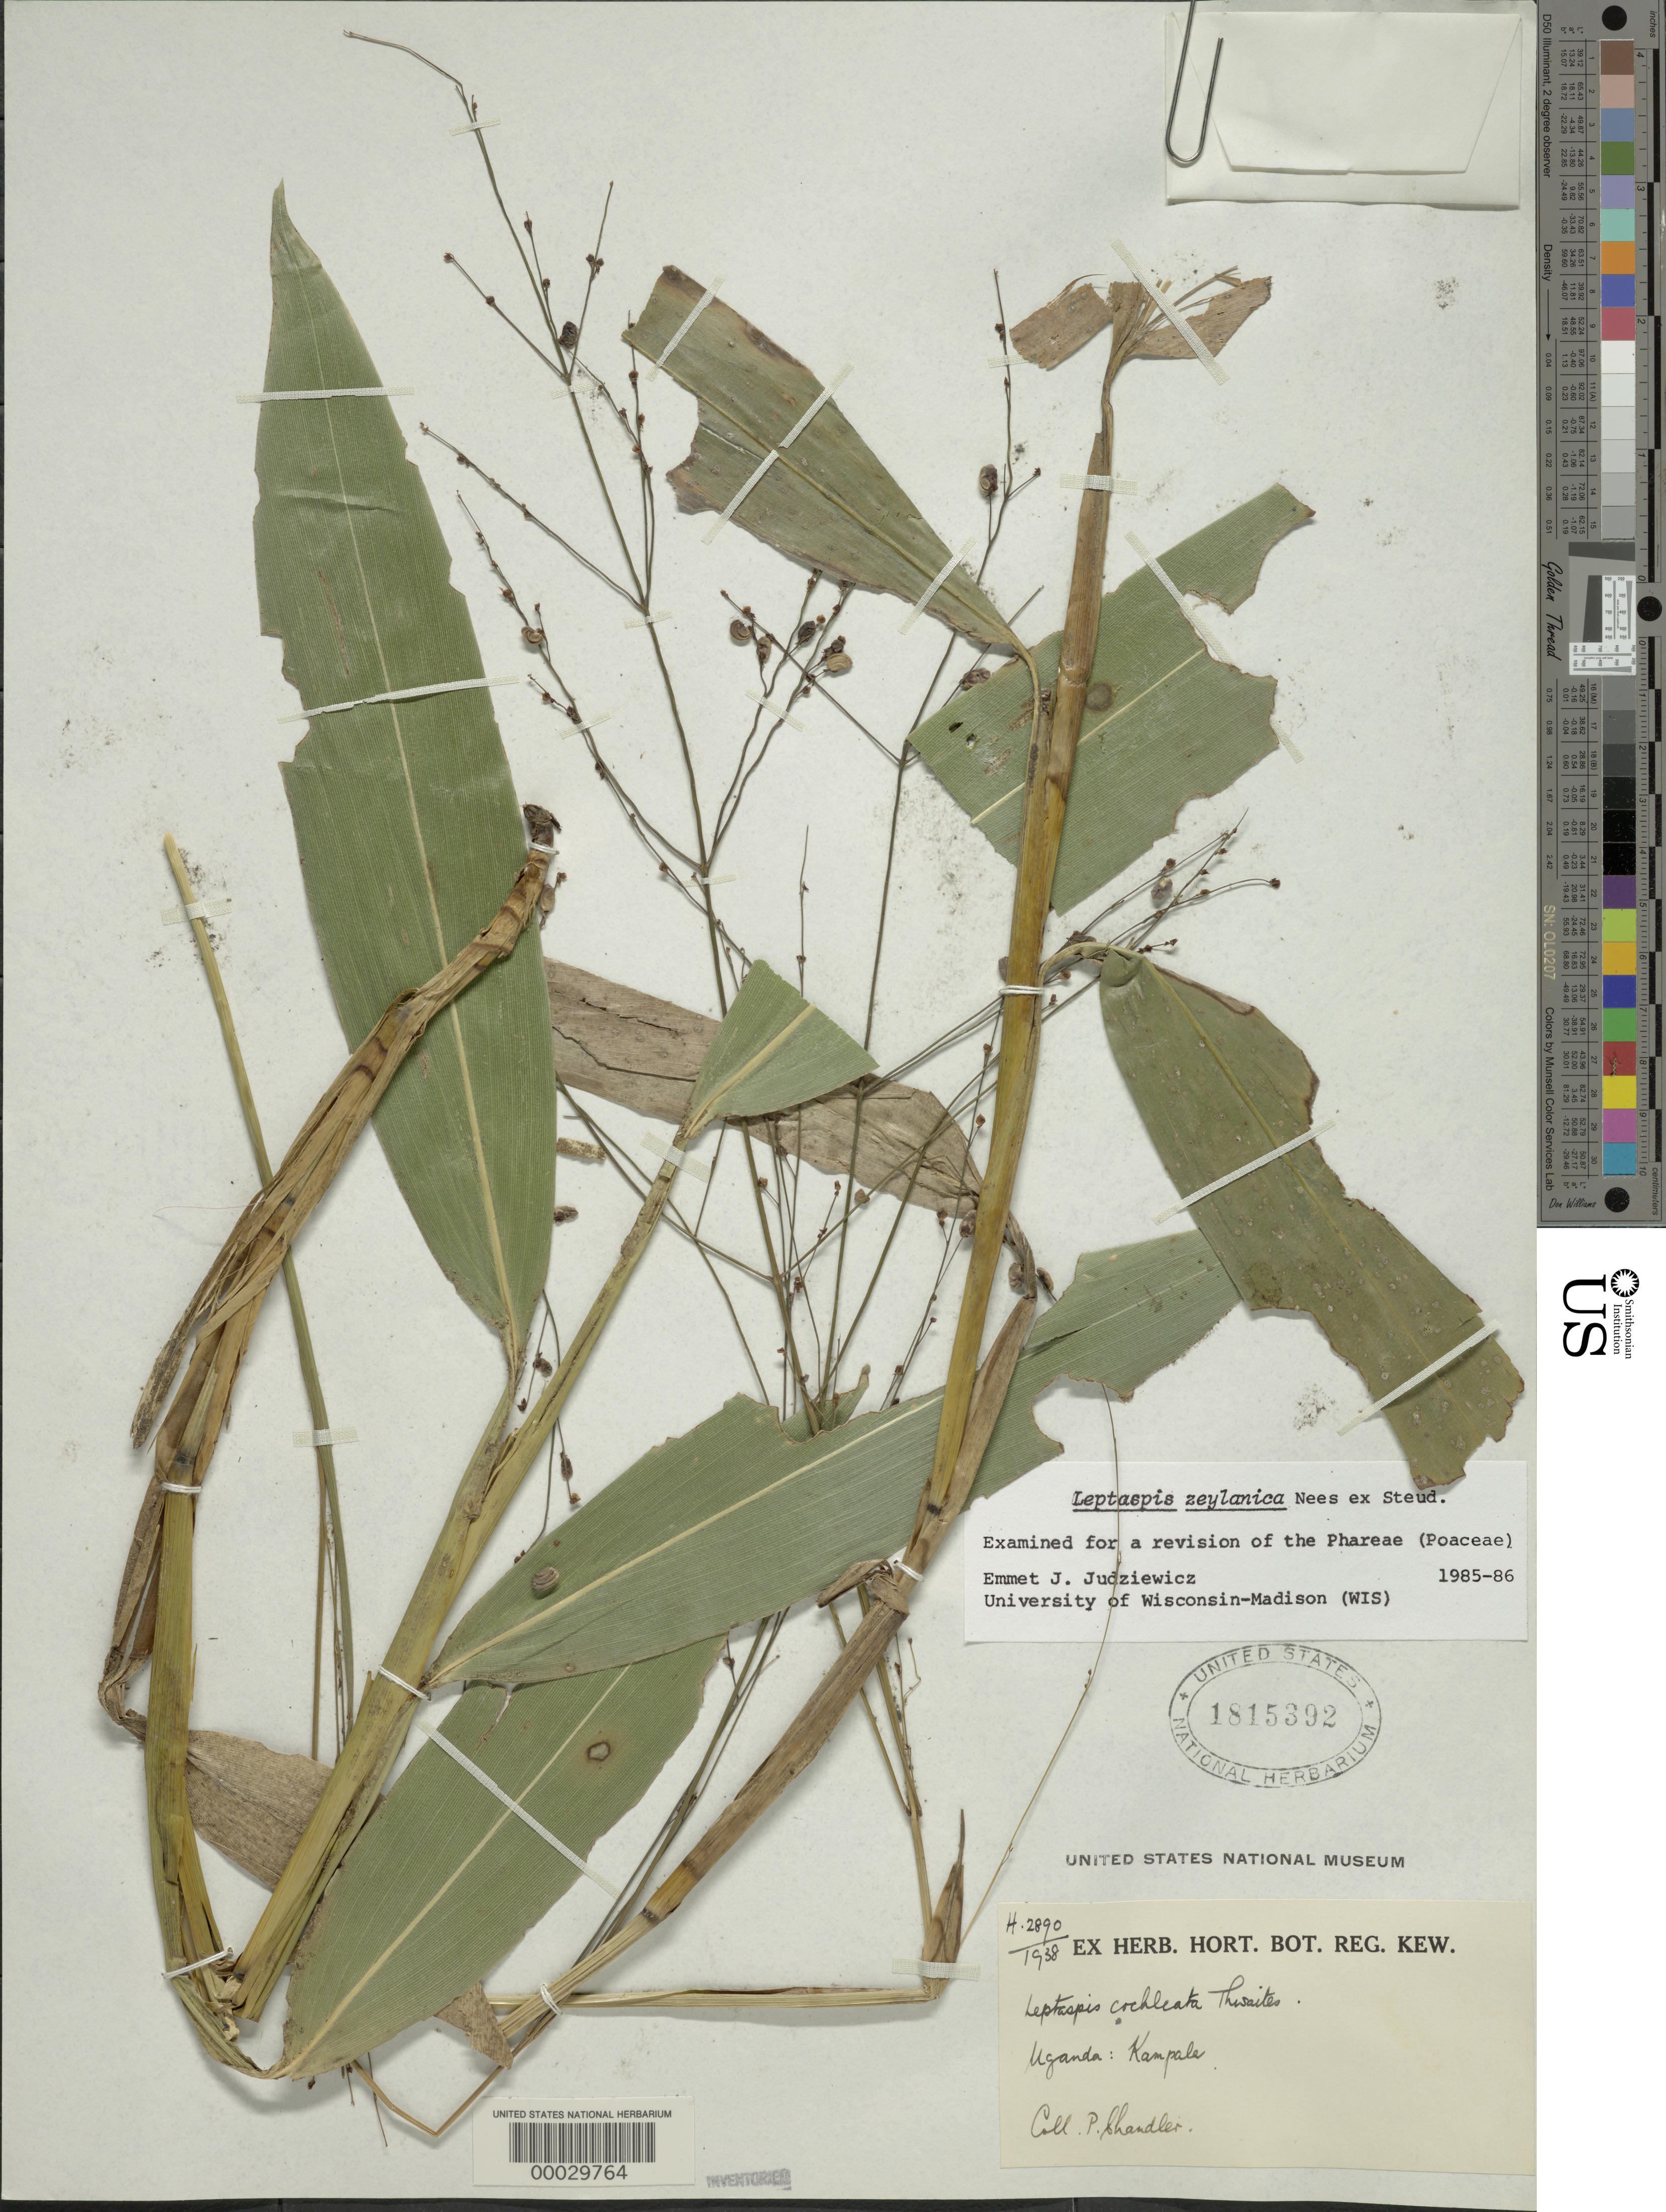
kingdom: Plantae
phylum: Tracheophyta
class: Liliopsida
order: Poales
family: Poaceae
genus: Leptaspis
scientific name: Leptaspis zeylanica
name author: Nees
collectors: H. Chandler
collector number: H-2890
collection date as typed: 1938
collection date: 1938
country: Uganda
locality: Kampala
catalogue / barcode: US 1815392